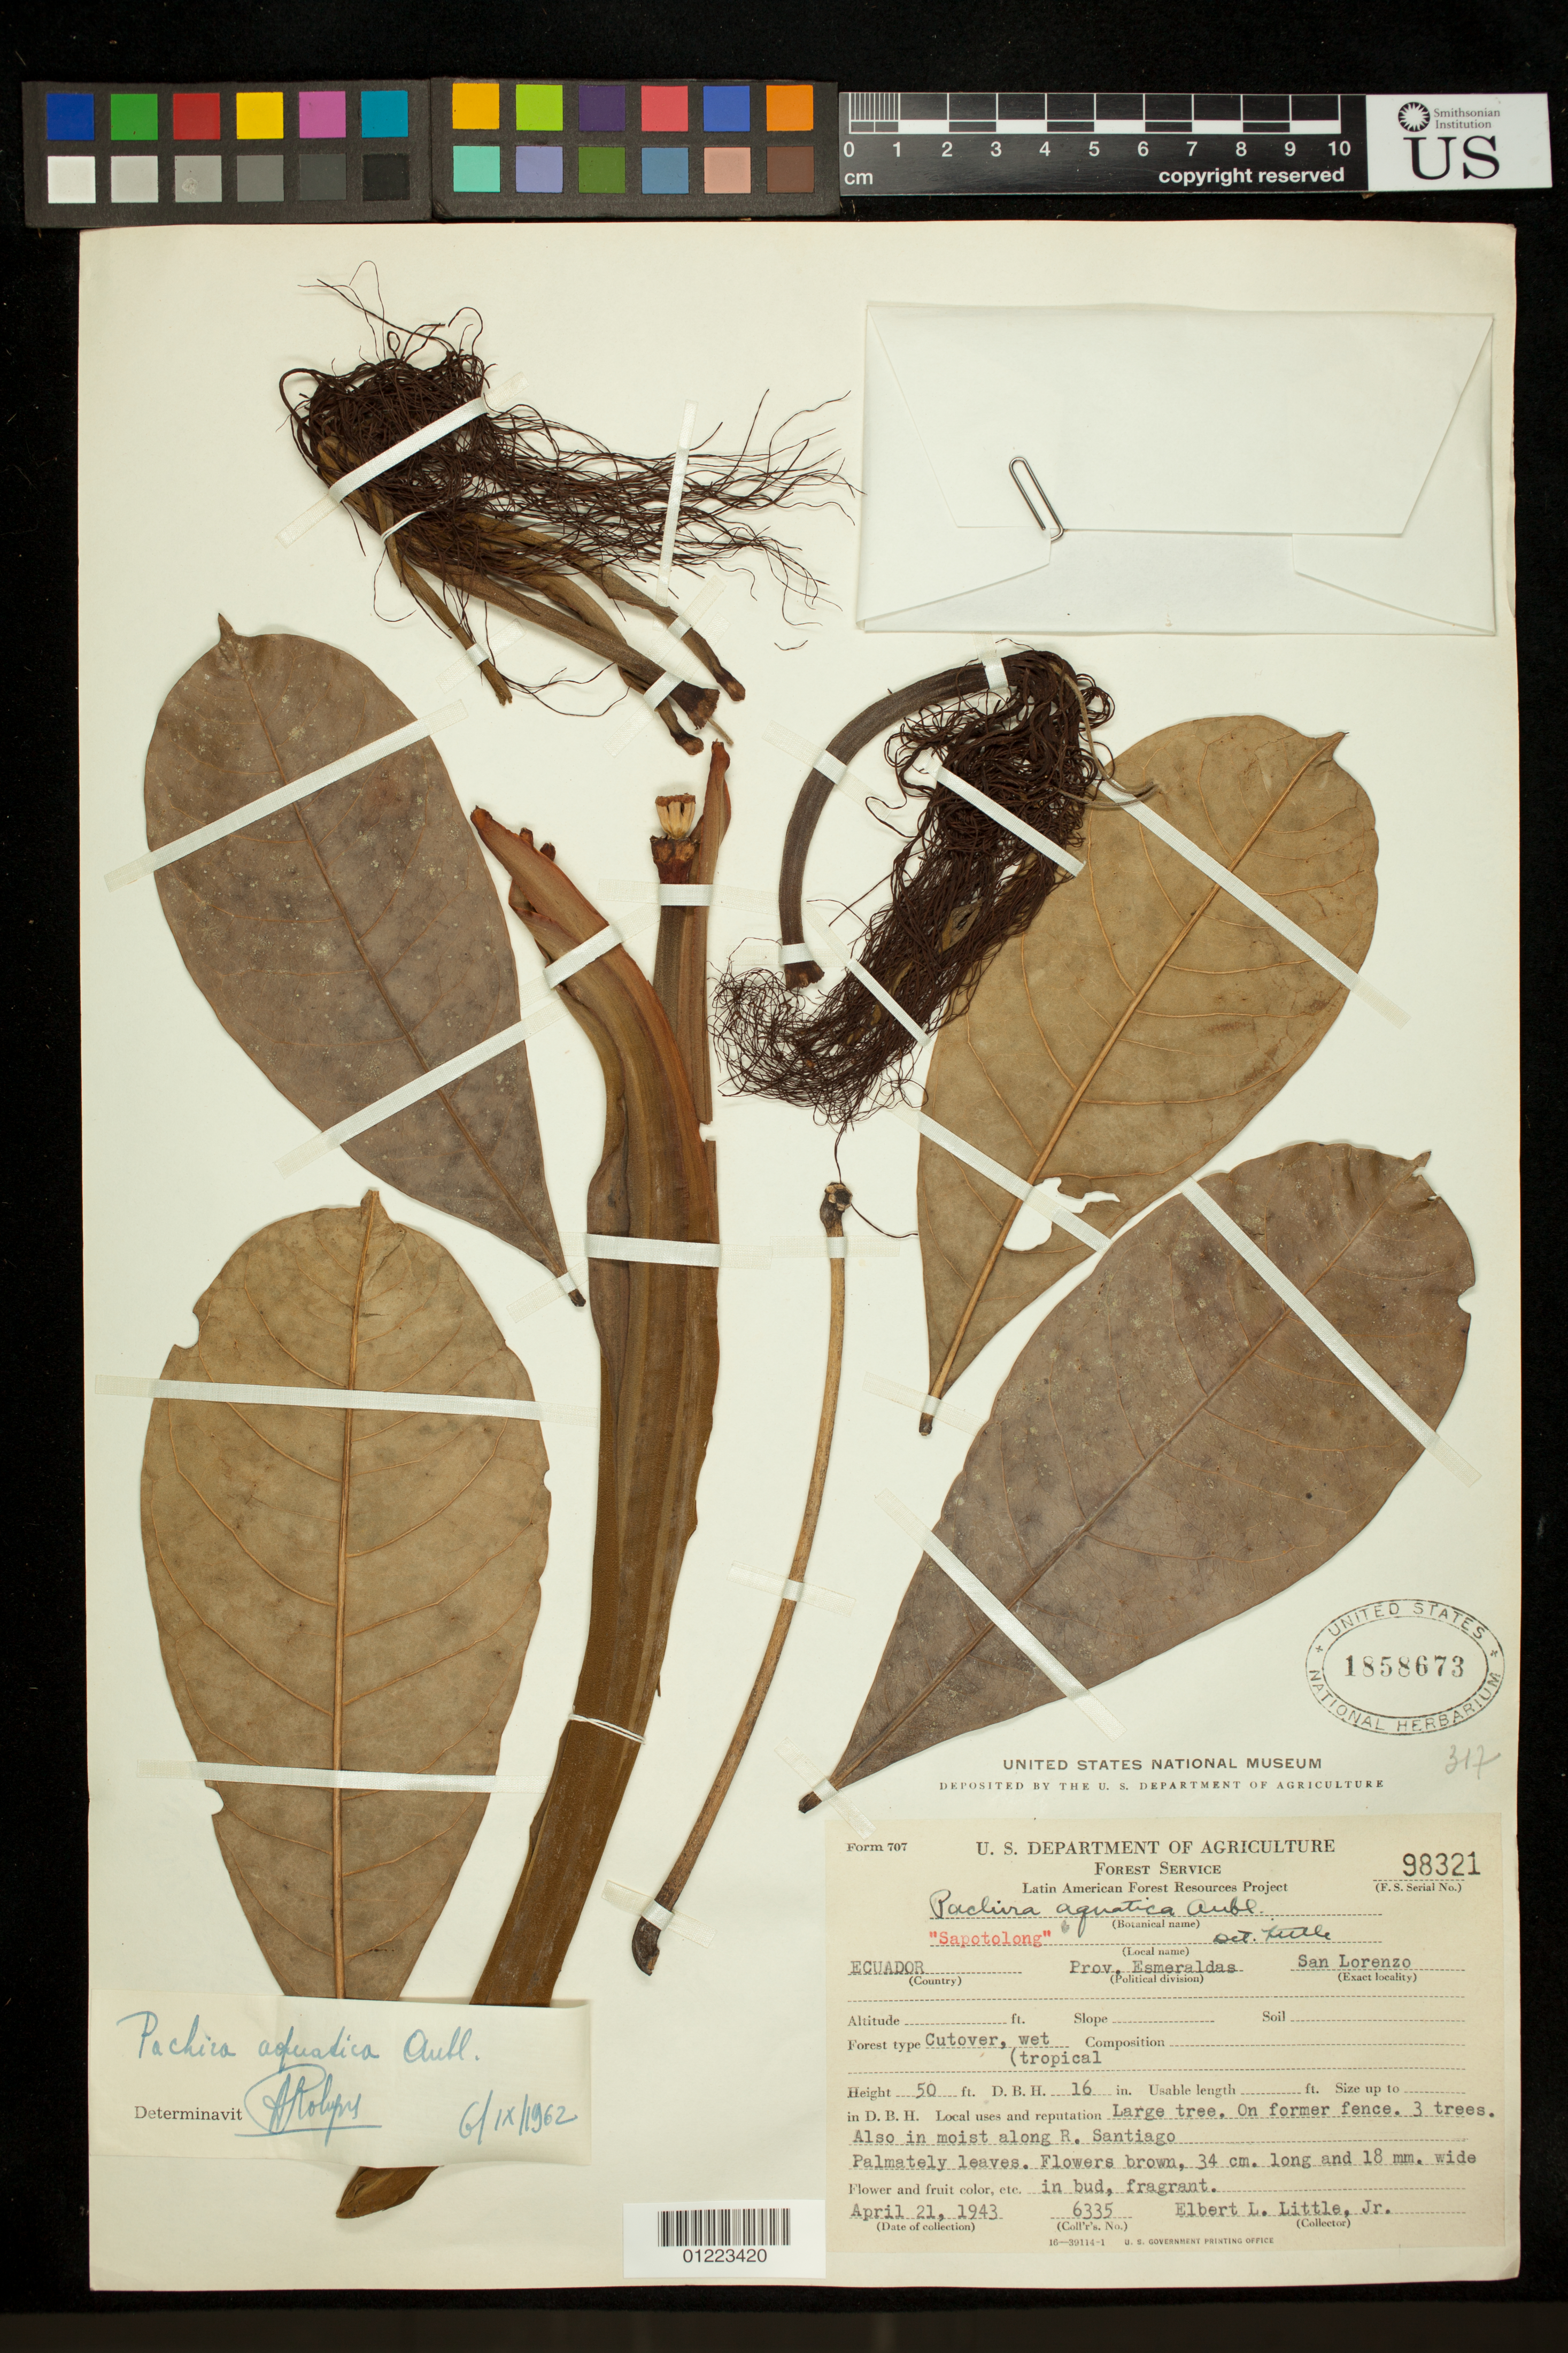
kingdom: Plantae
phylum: Tracheophyta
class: Magnoliopsida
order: Malvales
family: Malvaceae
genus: Pachira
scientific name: Pachira aquatica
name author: Aubl.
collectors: E. L. Little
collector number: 6335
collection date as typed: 4/21/1943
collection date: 1943-04-21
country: Ecuador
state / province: Esmeraldas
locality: Prov. Esmeraldas, San Lorenzo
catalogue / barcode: US 1858673